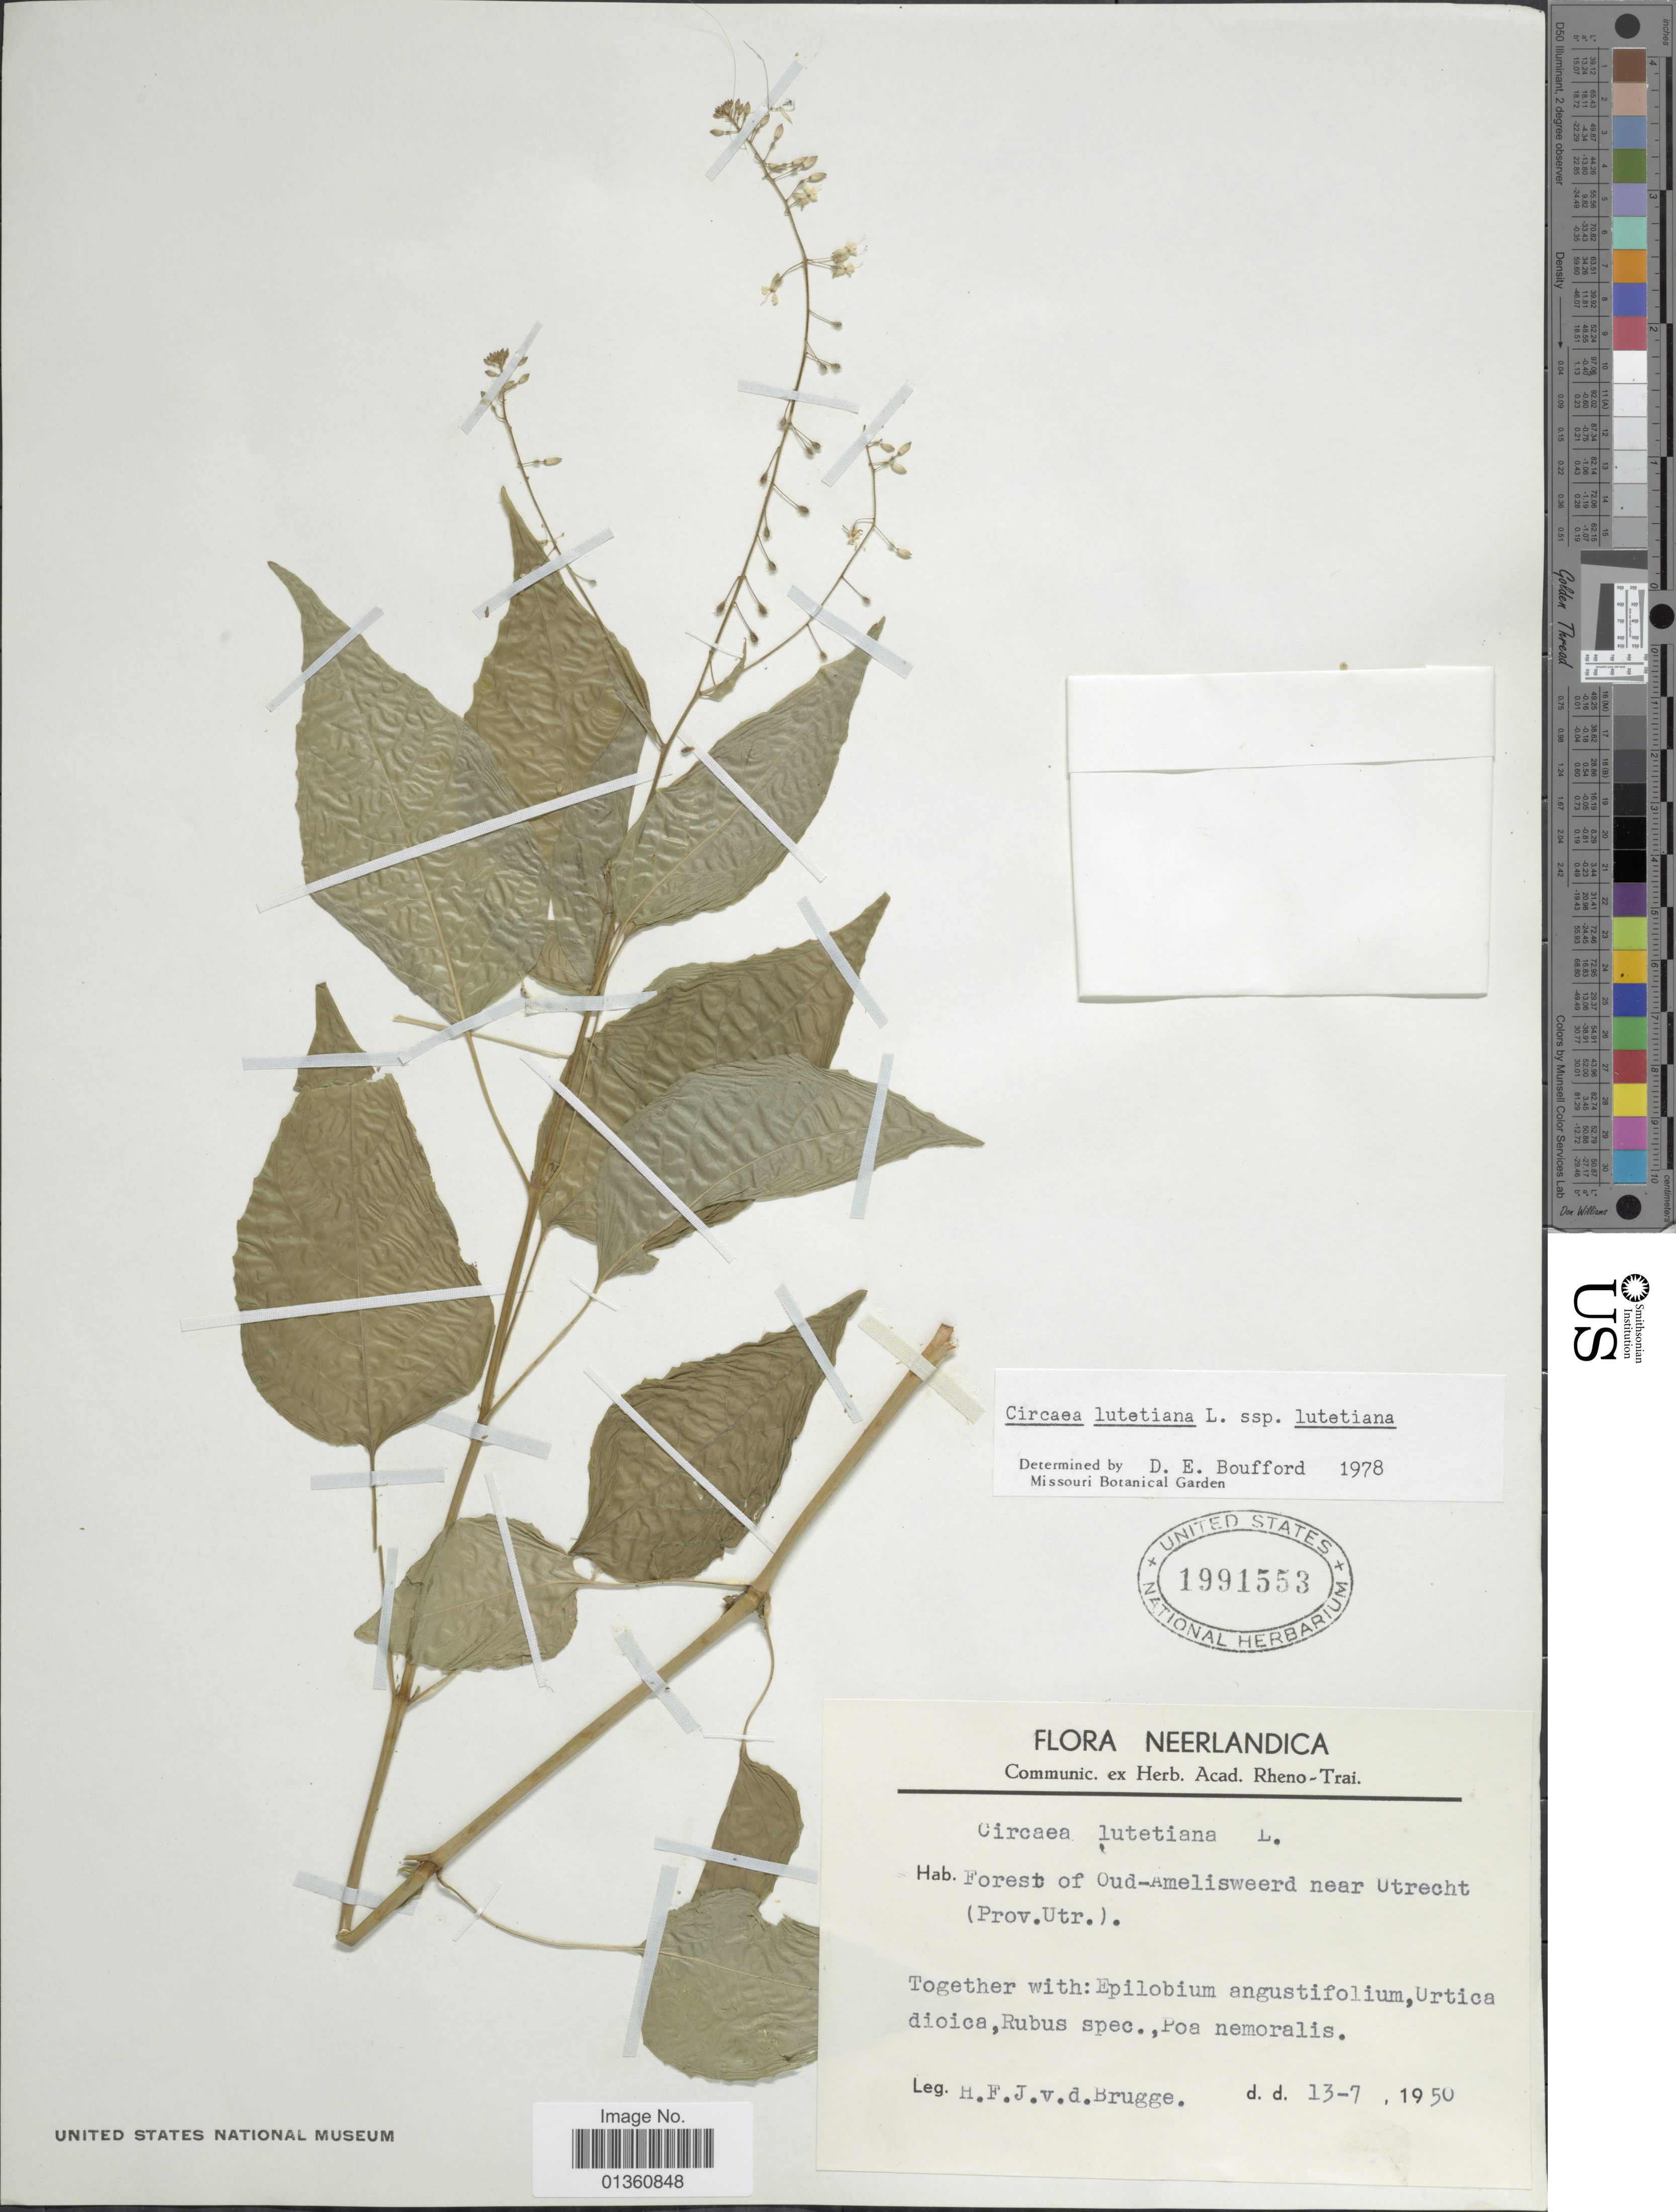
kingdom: Plantae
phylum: Tracheophyta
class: Magnoliopsida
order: Myrtales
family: Onagraceae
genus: Circaea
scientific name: Circaea lutetiana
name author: L.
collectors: H. Brugge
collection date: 1950-07-13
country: Netherlands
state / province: Utrecht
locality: Forest of Oud-Amelisweerd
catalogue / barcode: US 1991553